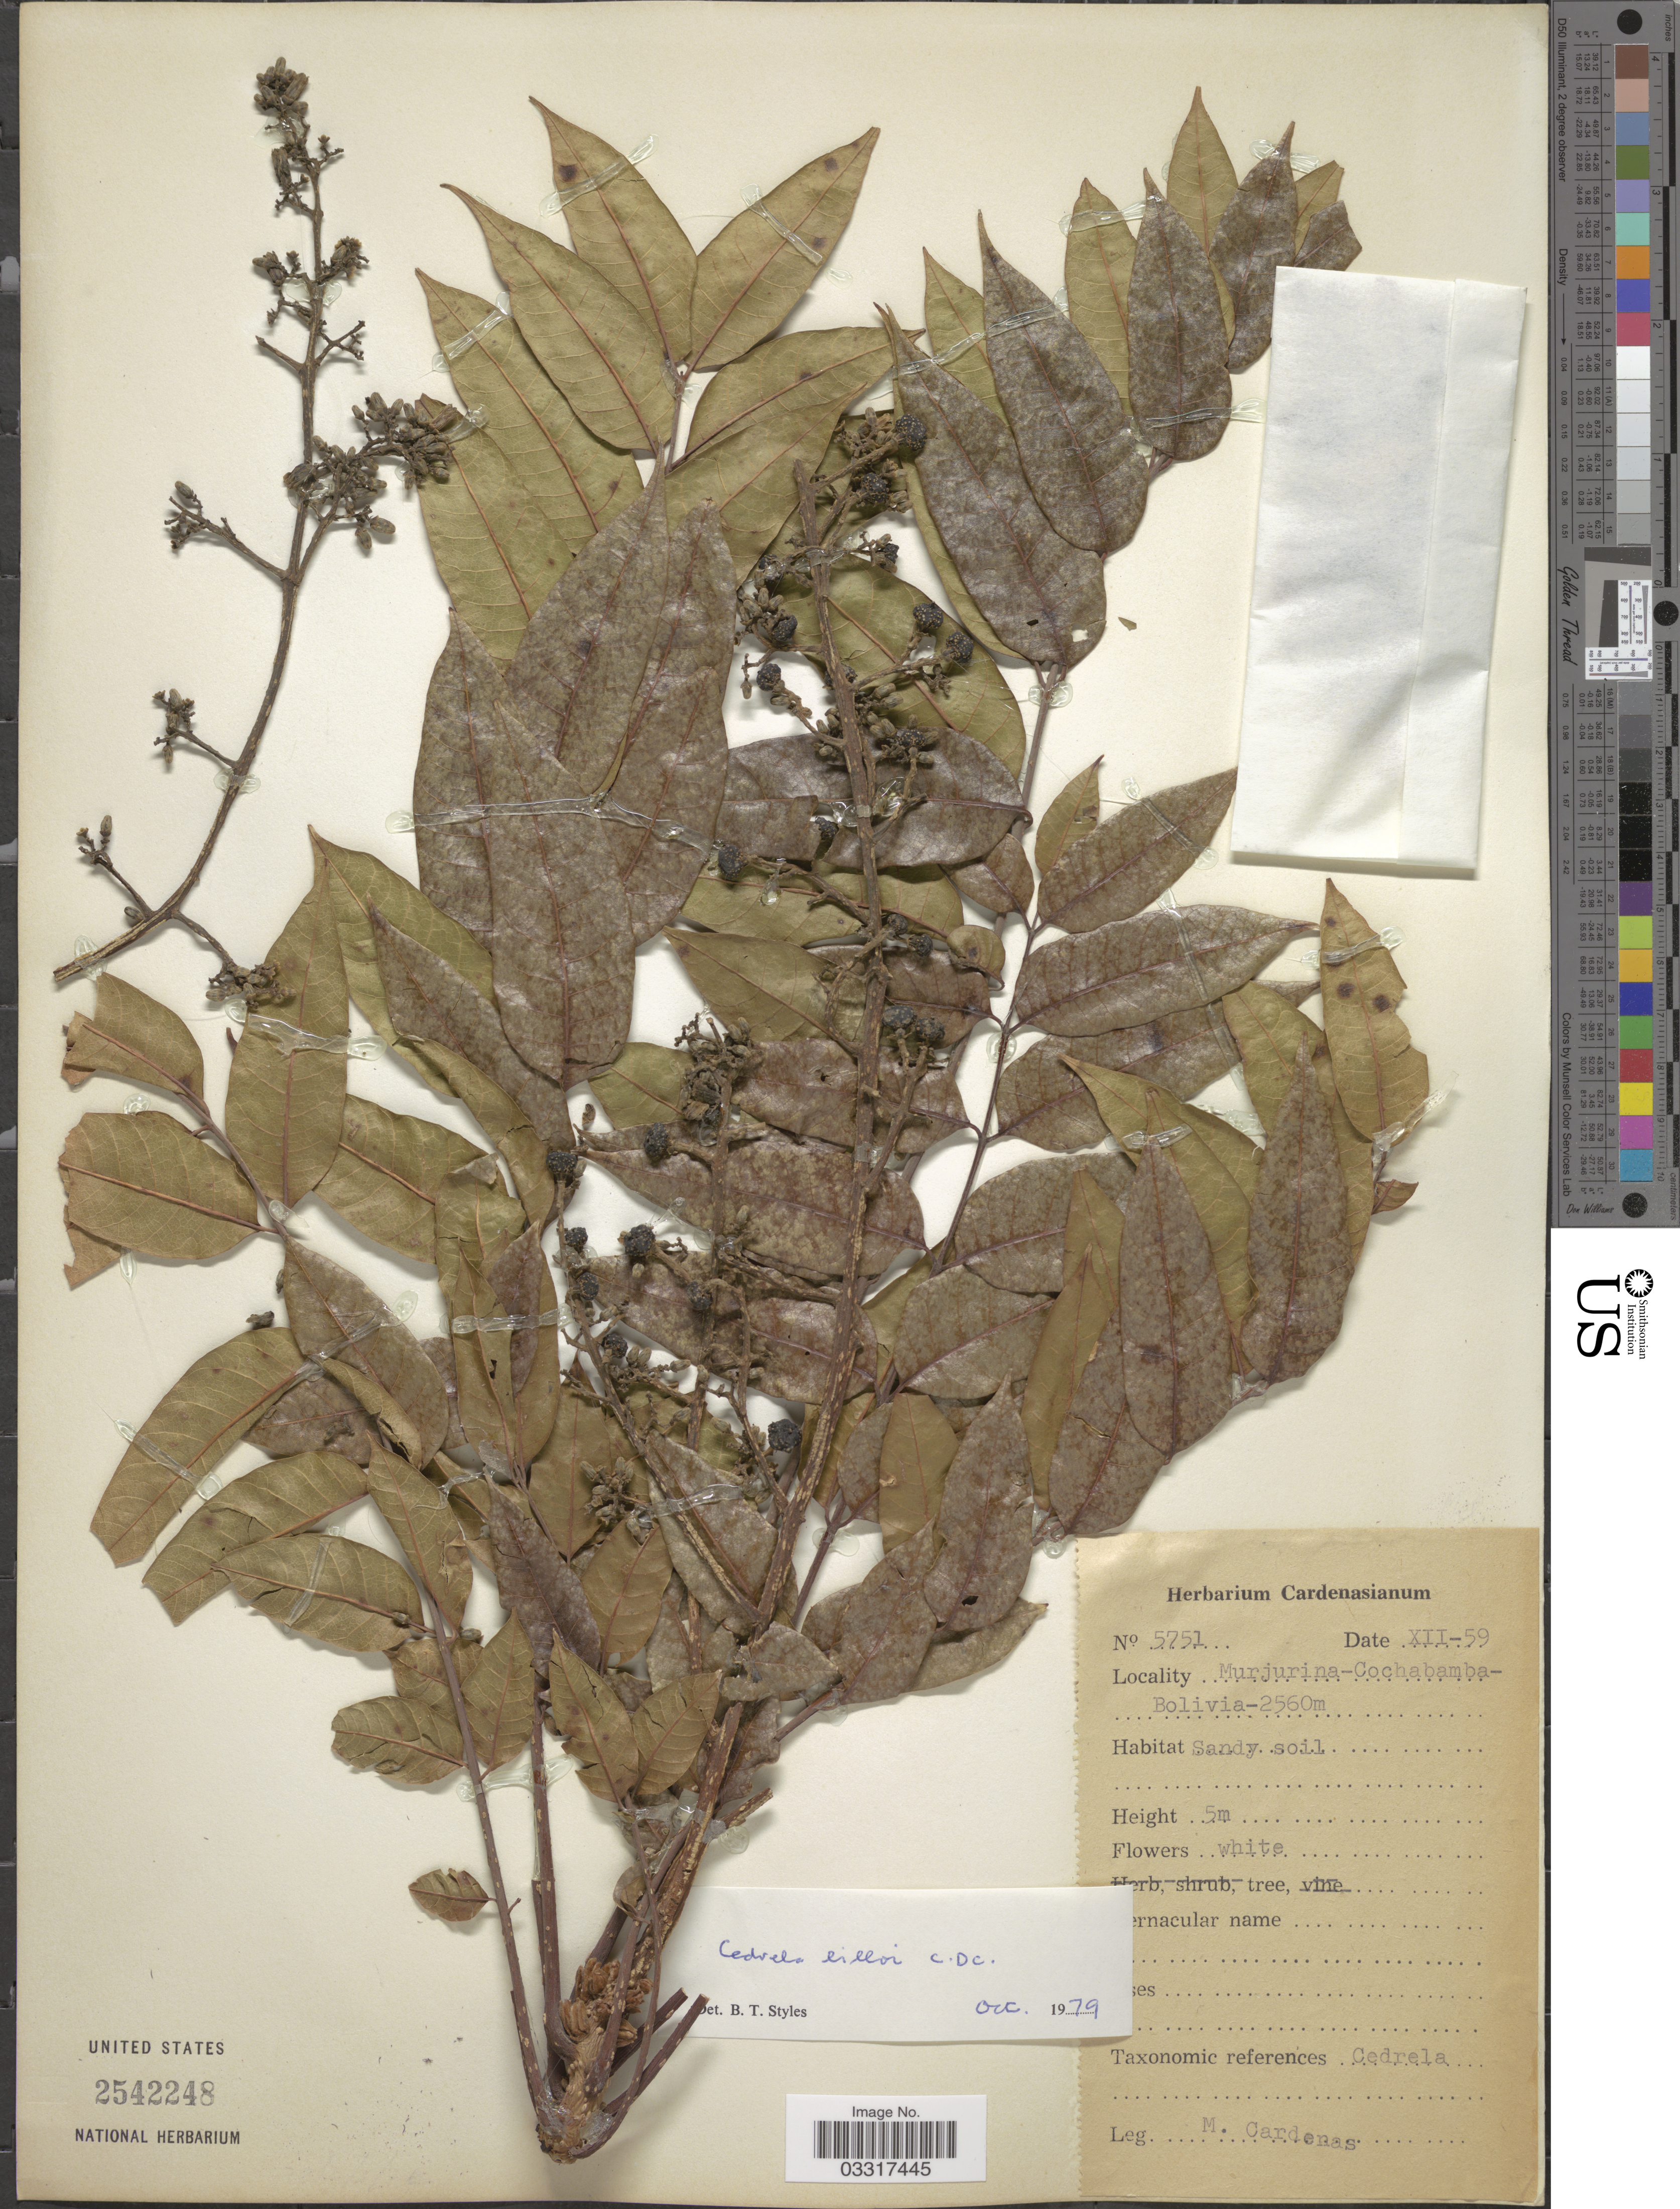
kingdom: Plantae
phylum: Tracheophyta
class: Magnoliopsida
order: Sapindales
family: Meliaceae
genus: Cedrela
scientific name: Cedrela lilloi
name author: C. DC.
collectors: M. Cárdenas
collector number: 5751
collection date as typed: Transcribed d/m/y: /12/59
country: Bolivia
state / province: Cochabamba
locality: Murjurina.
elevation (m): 2560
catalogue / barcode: US 2542248